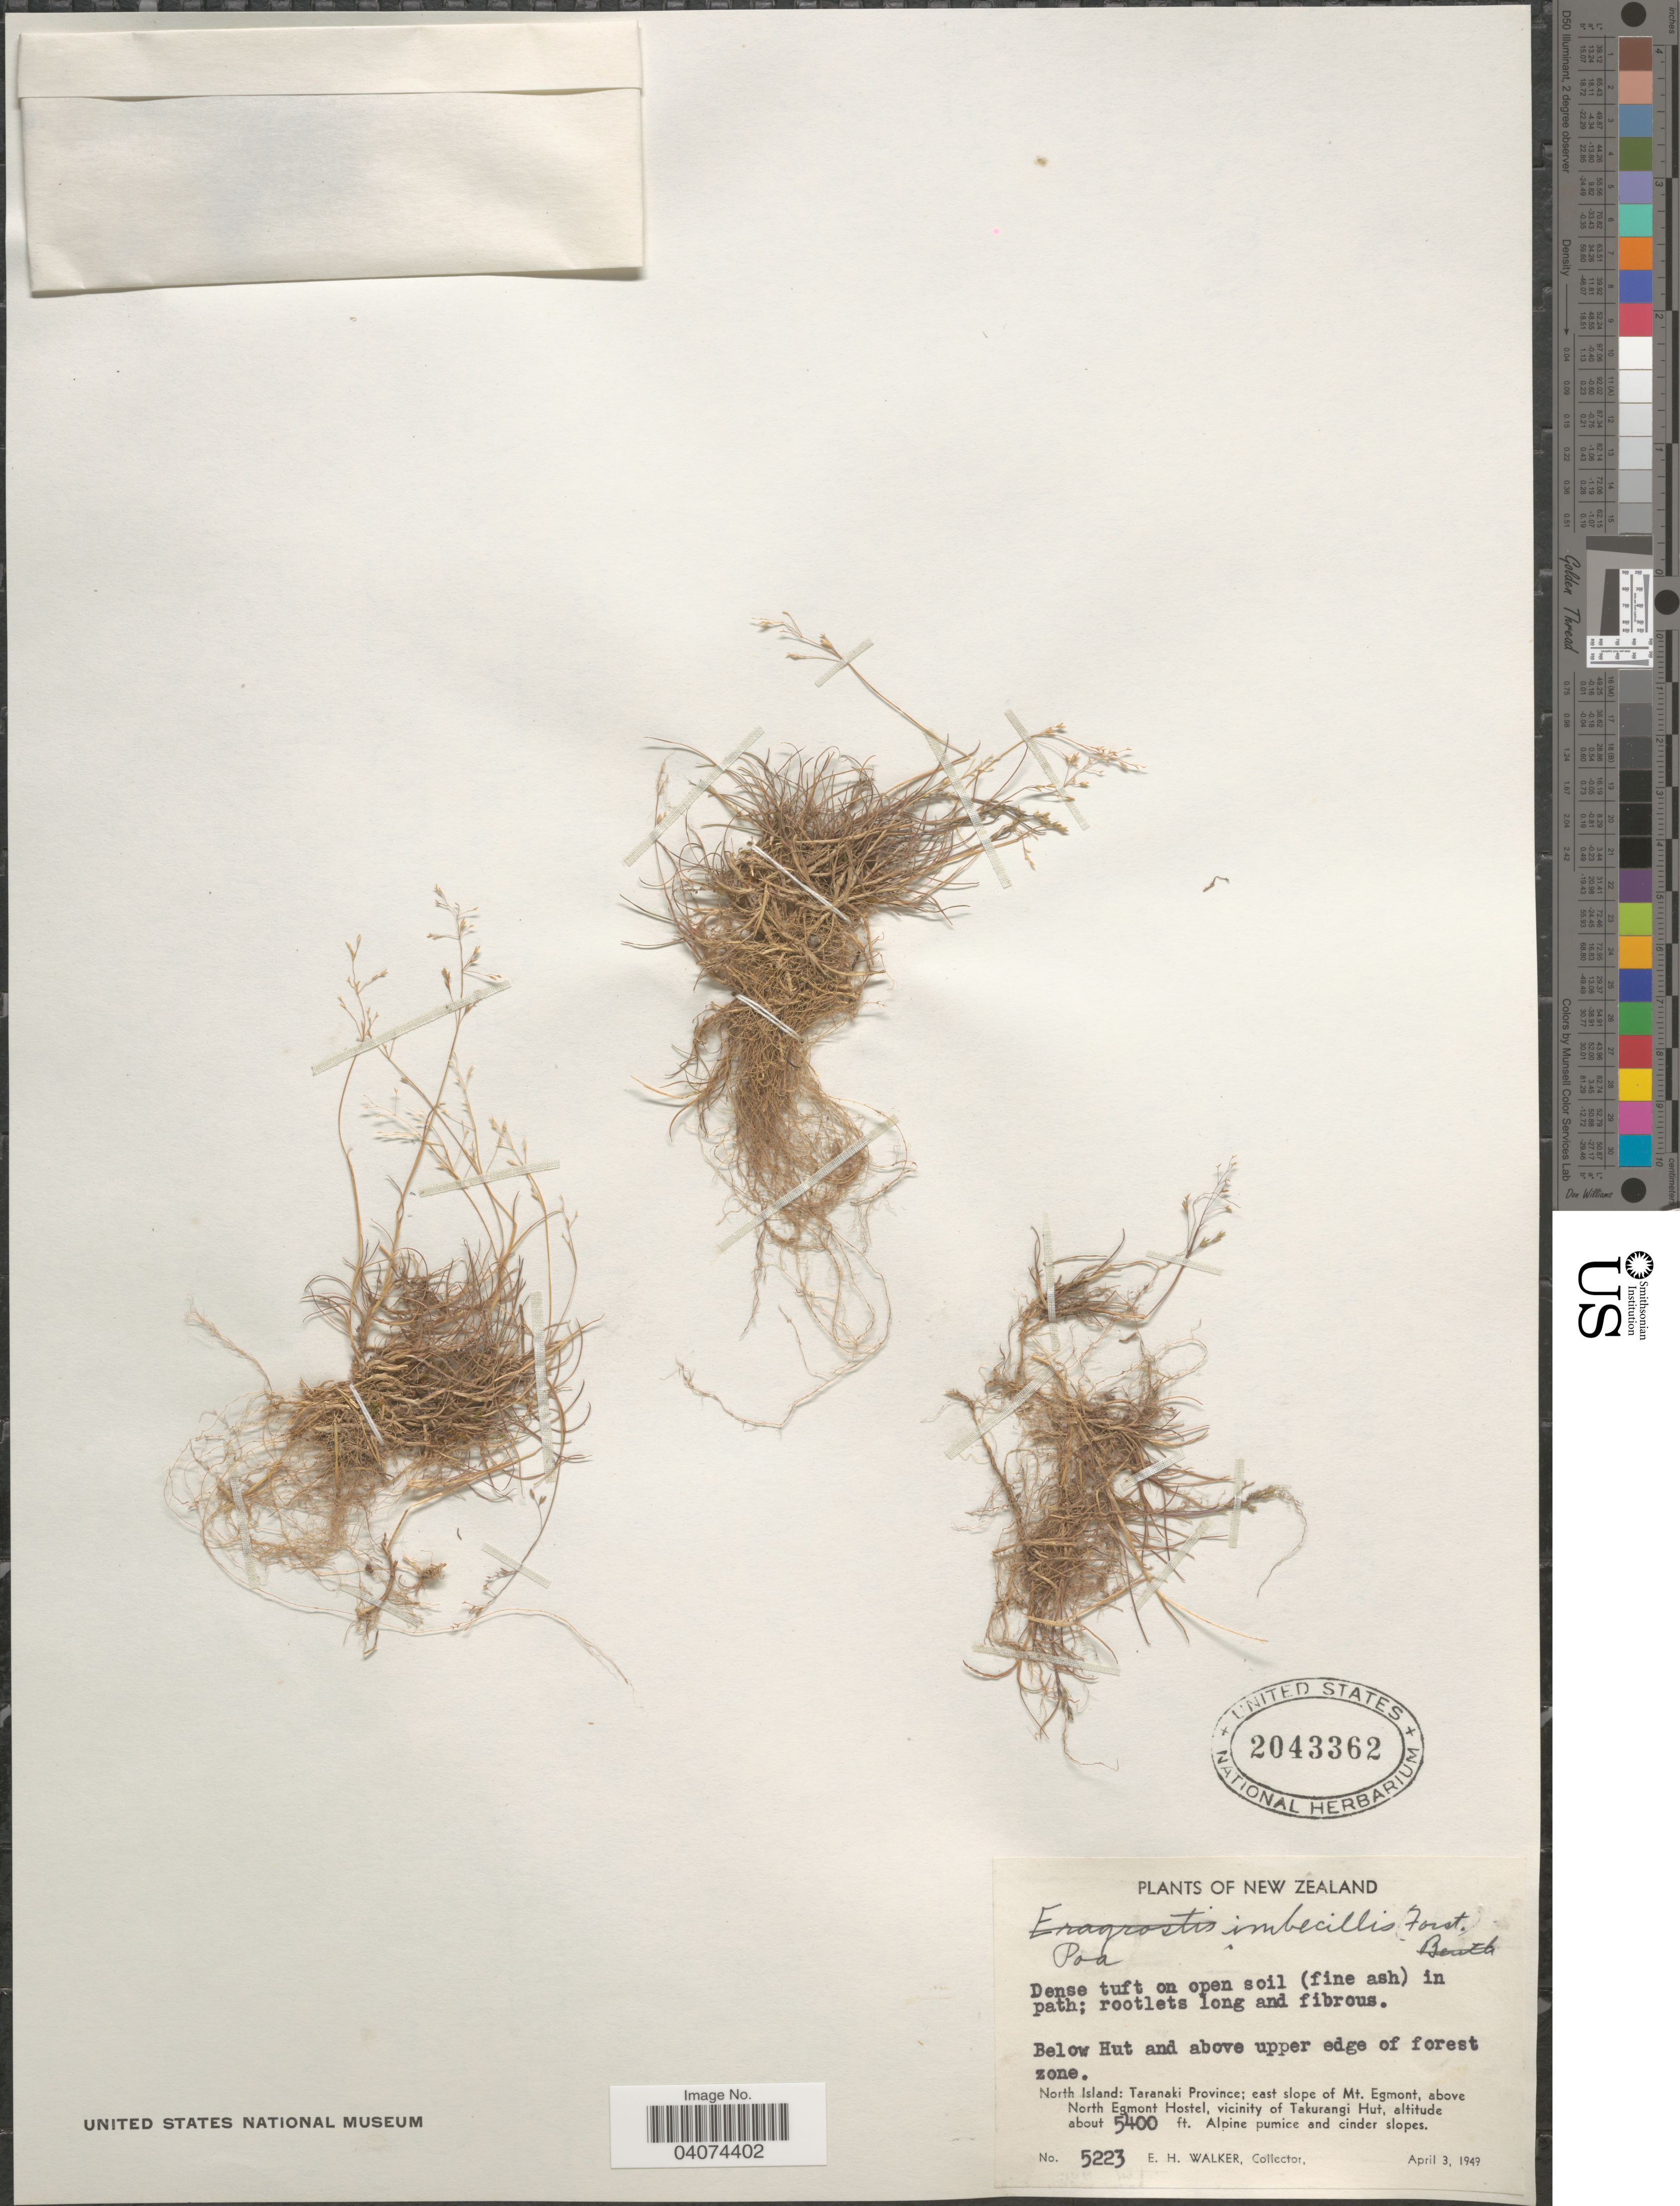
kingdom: Plantae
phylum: Tracheophyta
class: Liliopsida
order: Poales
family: Poaceae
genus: Poa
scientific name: Poa imbecilla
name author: Sol. ex Spreng.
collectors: E. H. Walker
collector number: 5223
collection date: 1949-04-03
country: New Zealand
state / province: Taranaki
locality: Below Hut and above upper edge of forest zone. North Island: east slope of Mt. Egmont, above North Egmont Hostel, vicinity of Takurangi Hut. Alpine pumice and cinder slopes.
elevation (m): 1646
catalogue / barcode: US 2043362